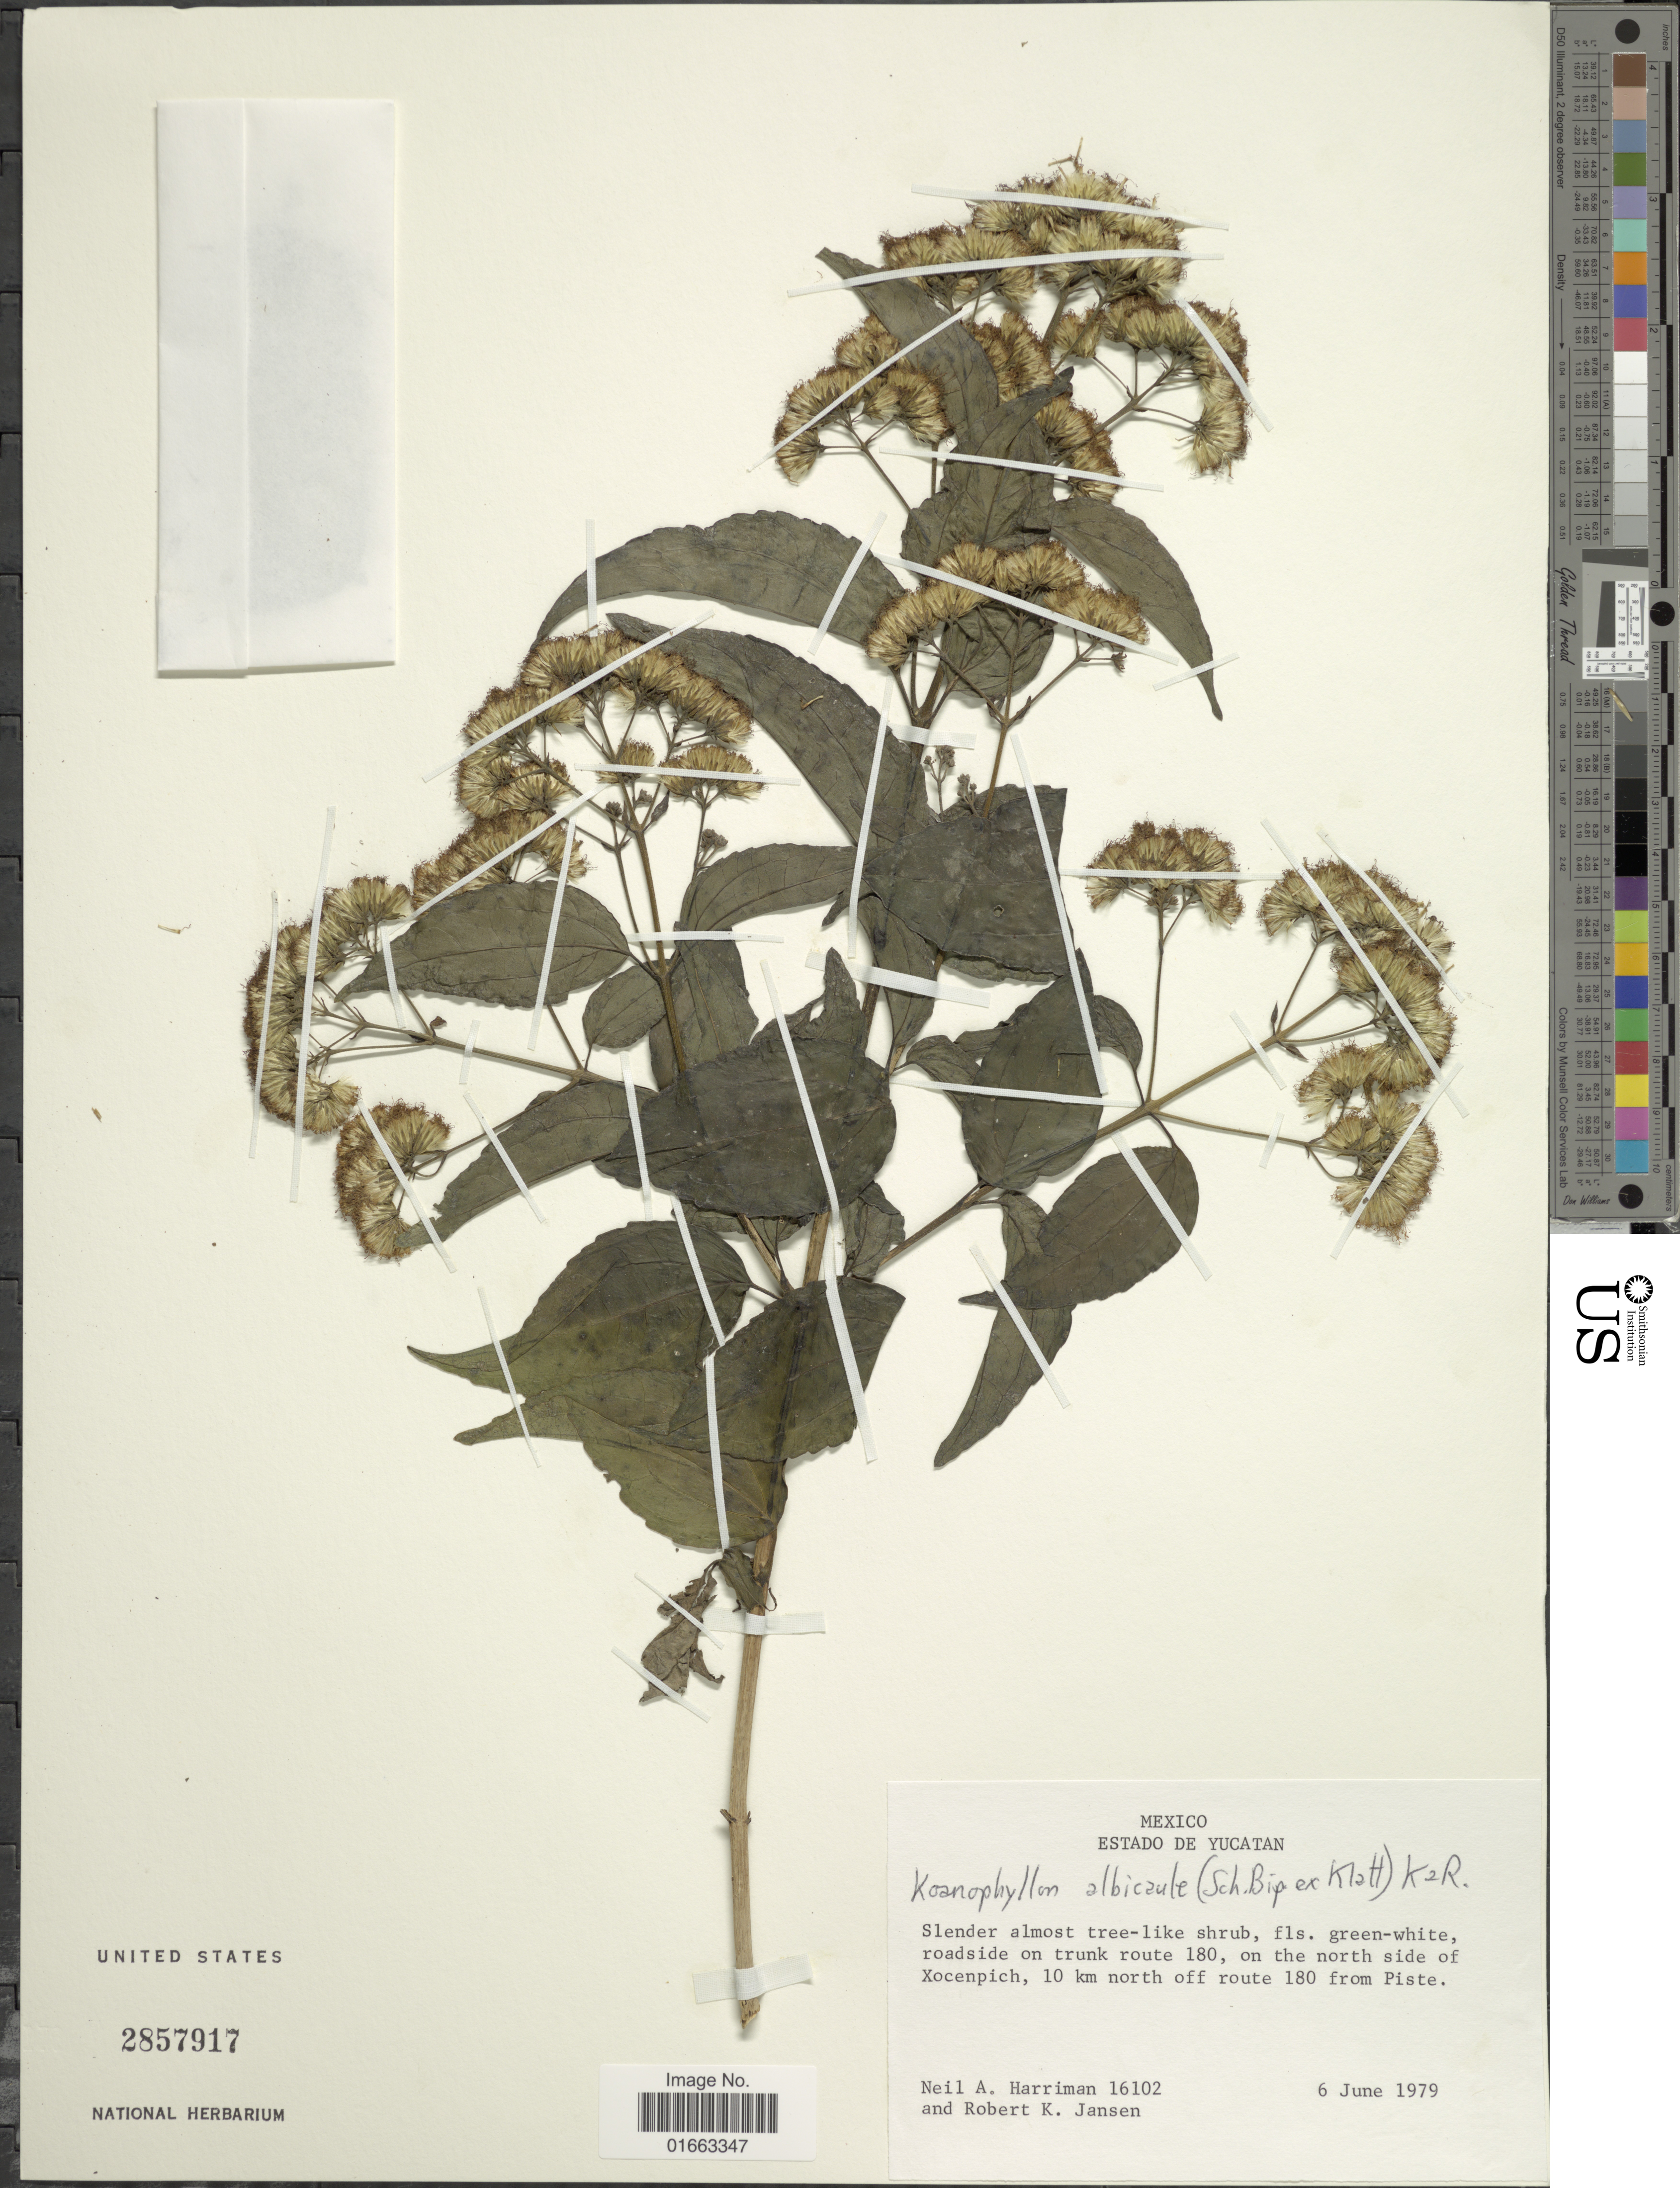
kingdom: Plantae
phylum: Tracheophyta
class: Magnoliopsida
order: Asterales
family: Asteraceae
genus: Koanophyllon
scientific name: Koanophyllon albicaule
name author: (Sch. Bip. ex Klatt) R.M. King & H. Rob.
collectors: N. A. Harriman & R. K. Jansen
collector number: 16102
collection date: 1979-06-06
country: Mexico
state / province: Yucatán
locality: Roadside on trunk route 180, on the north side of Xocenpich, 10 km north off route 180 from Piste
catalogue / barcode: US 2857917